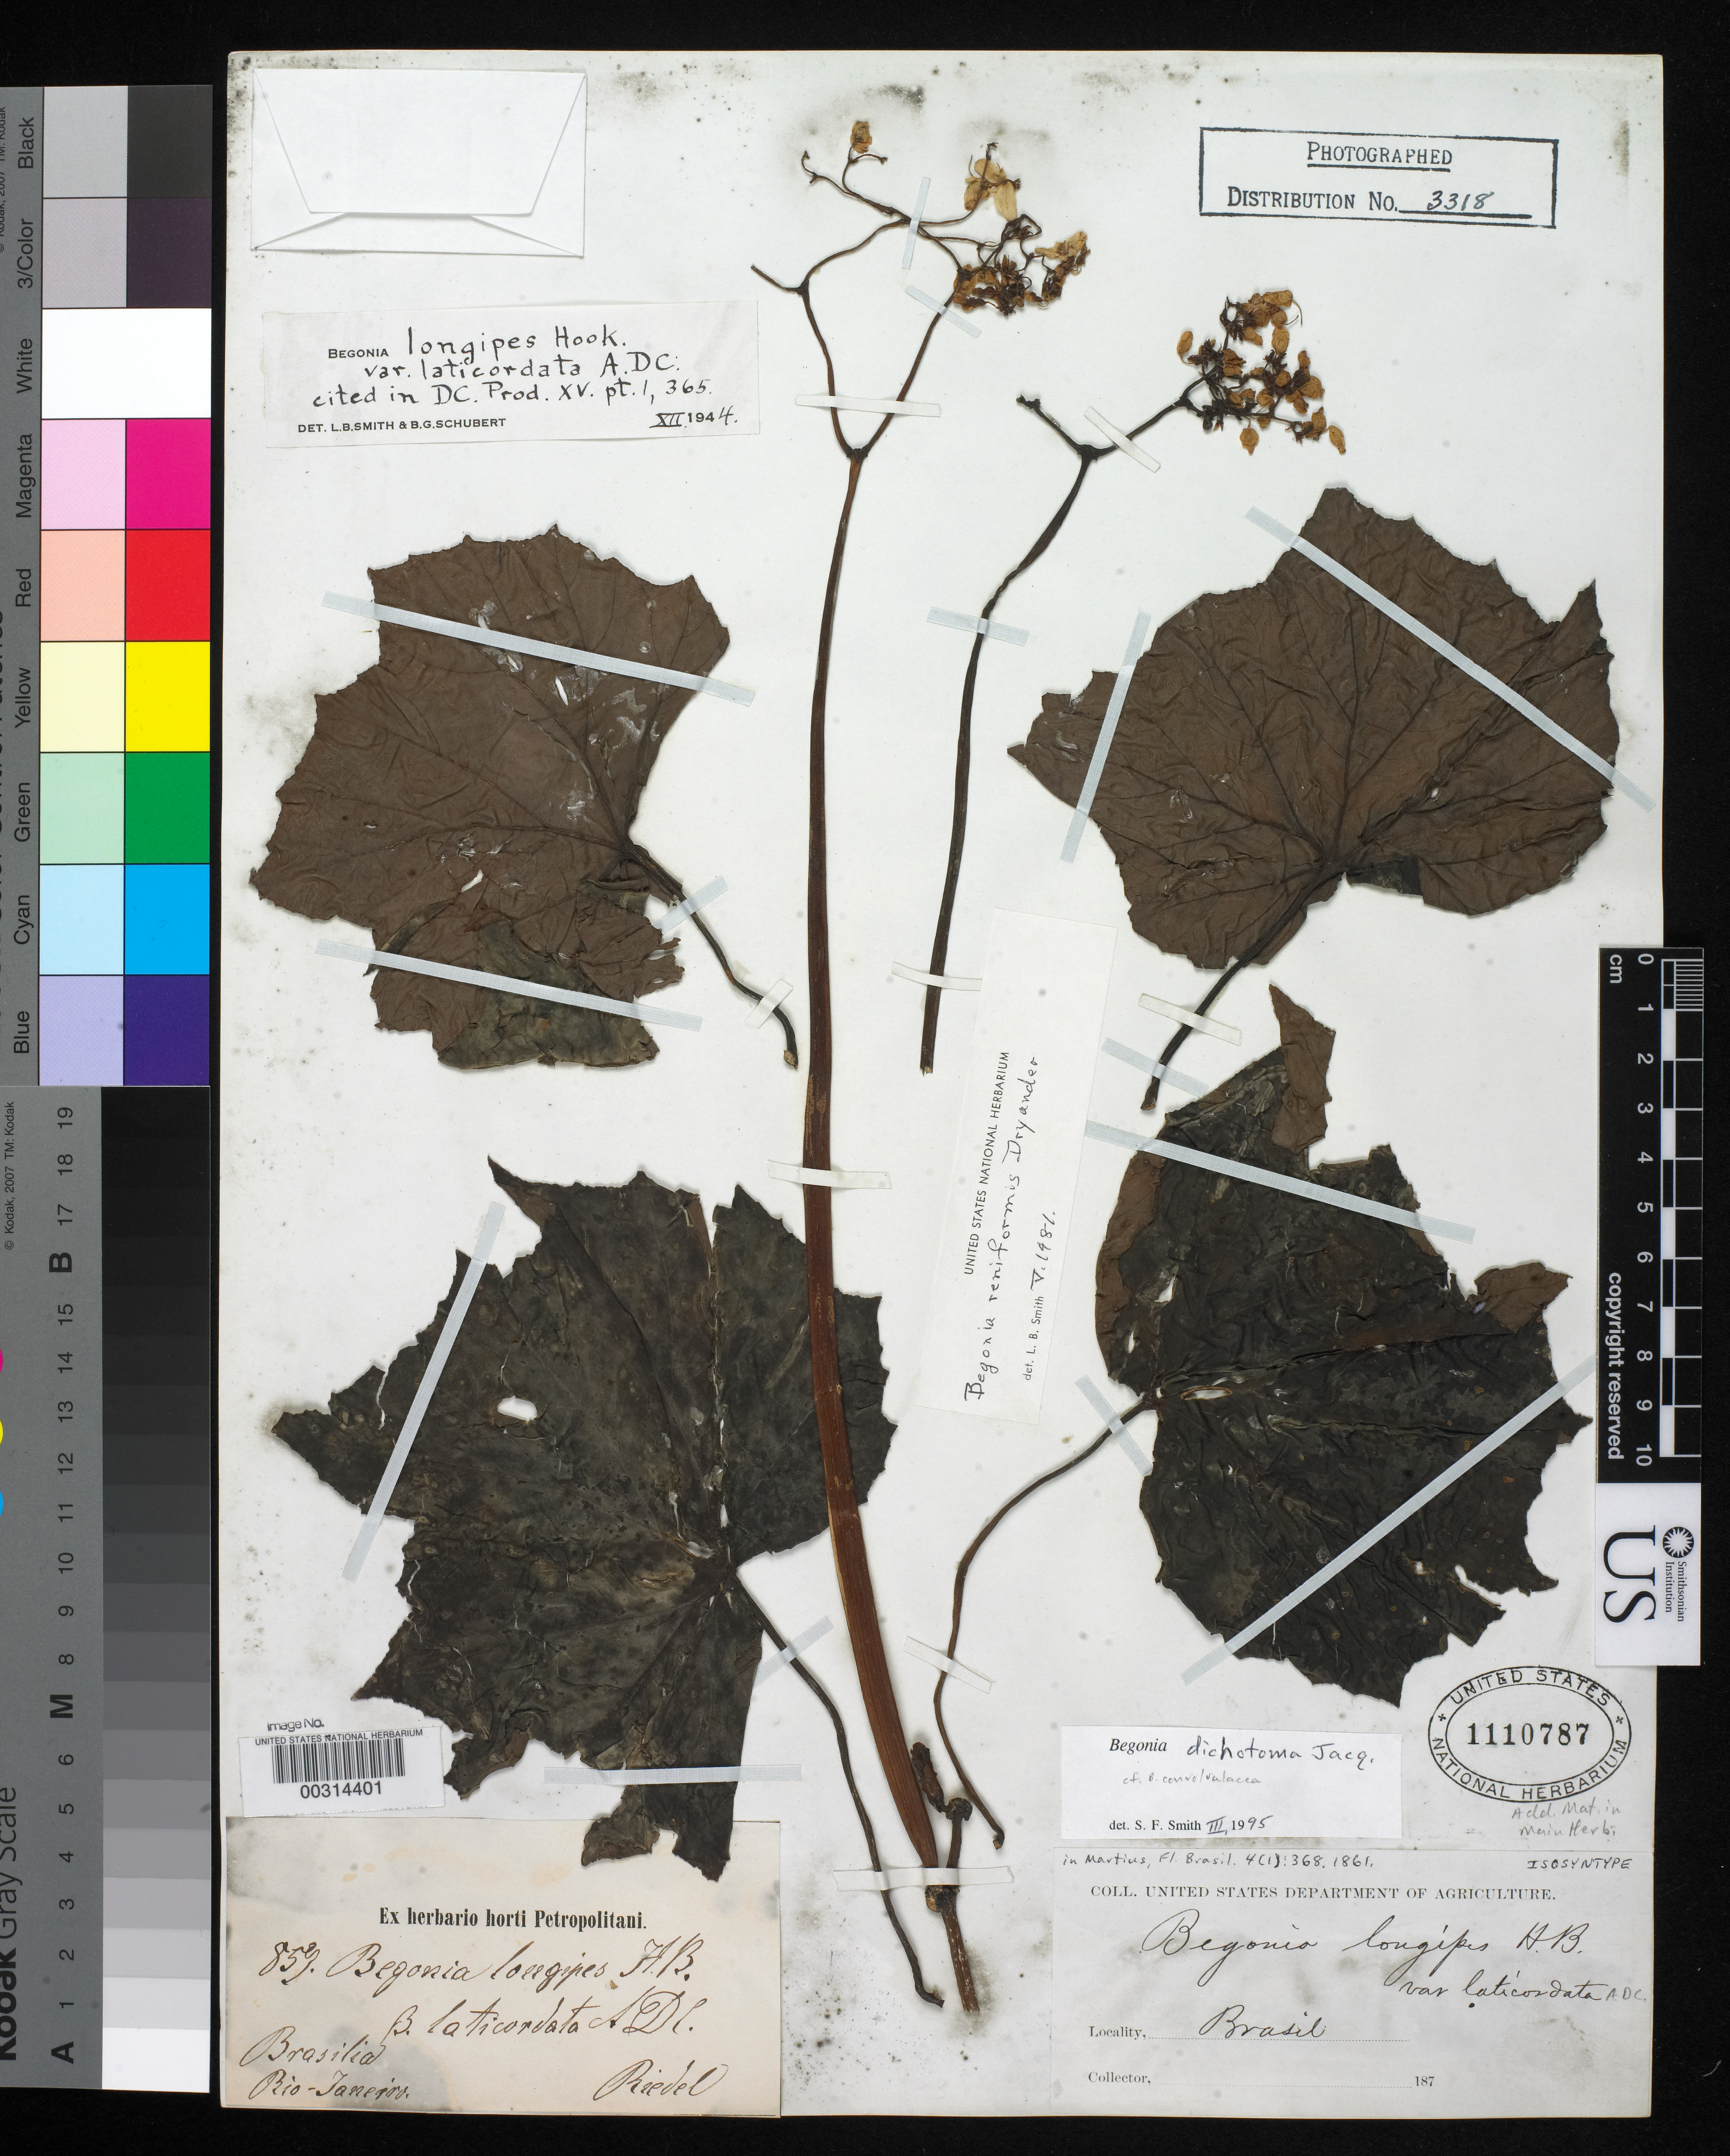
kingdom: Plantae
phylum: Tracheophyta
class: Magnoliopsida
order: Cucurbitales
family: Begoniaceae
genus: Begonia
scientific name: Begonia longipes var. laticordata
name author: A. DC.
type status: Isosyntype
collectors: L. Reidel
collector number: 859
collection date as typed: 187-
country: Brazil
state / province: Rio de Janeiro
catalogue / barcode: US 1110787